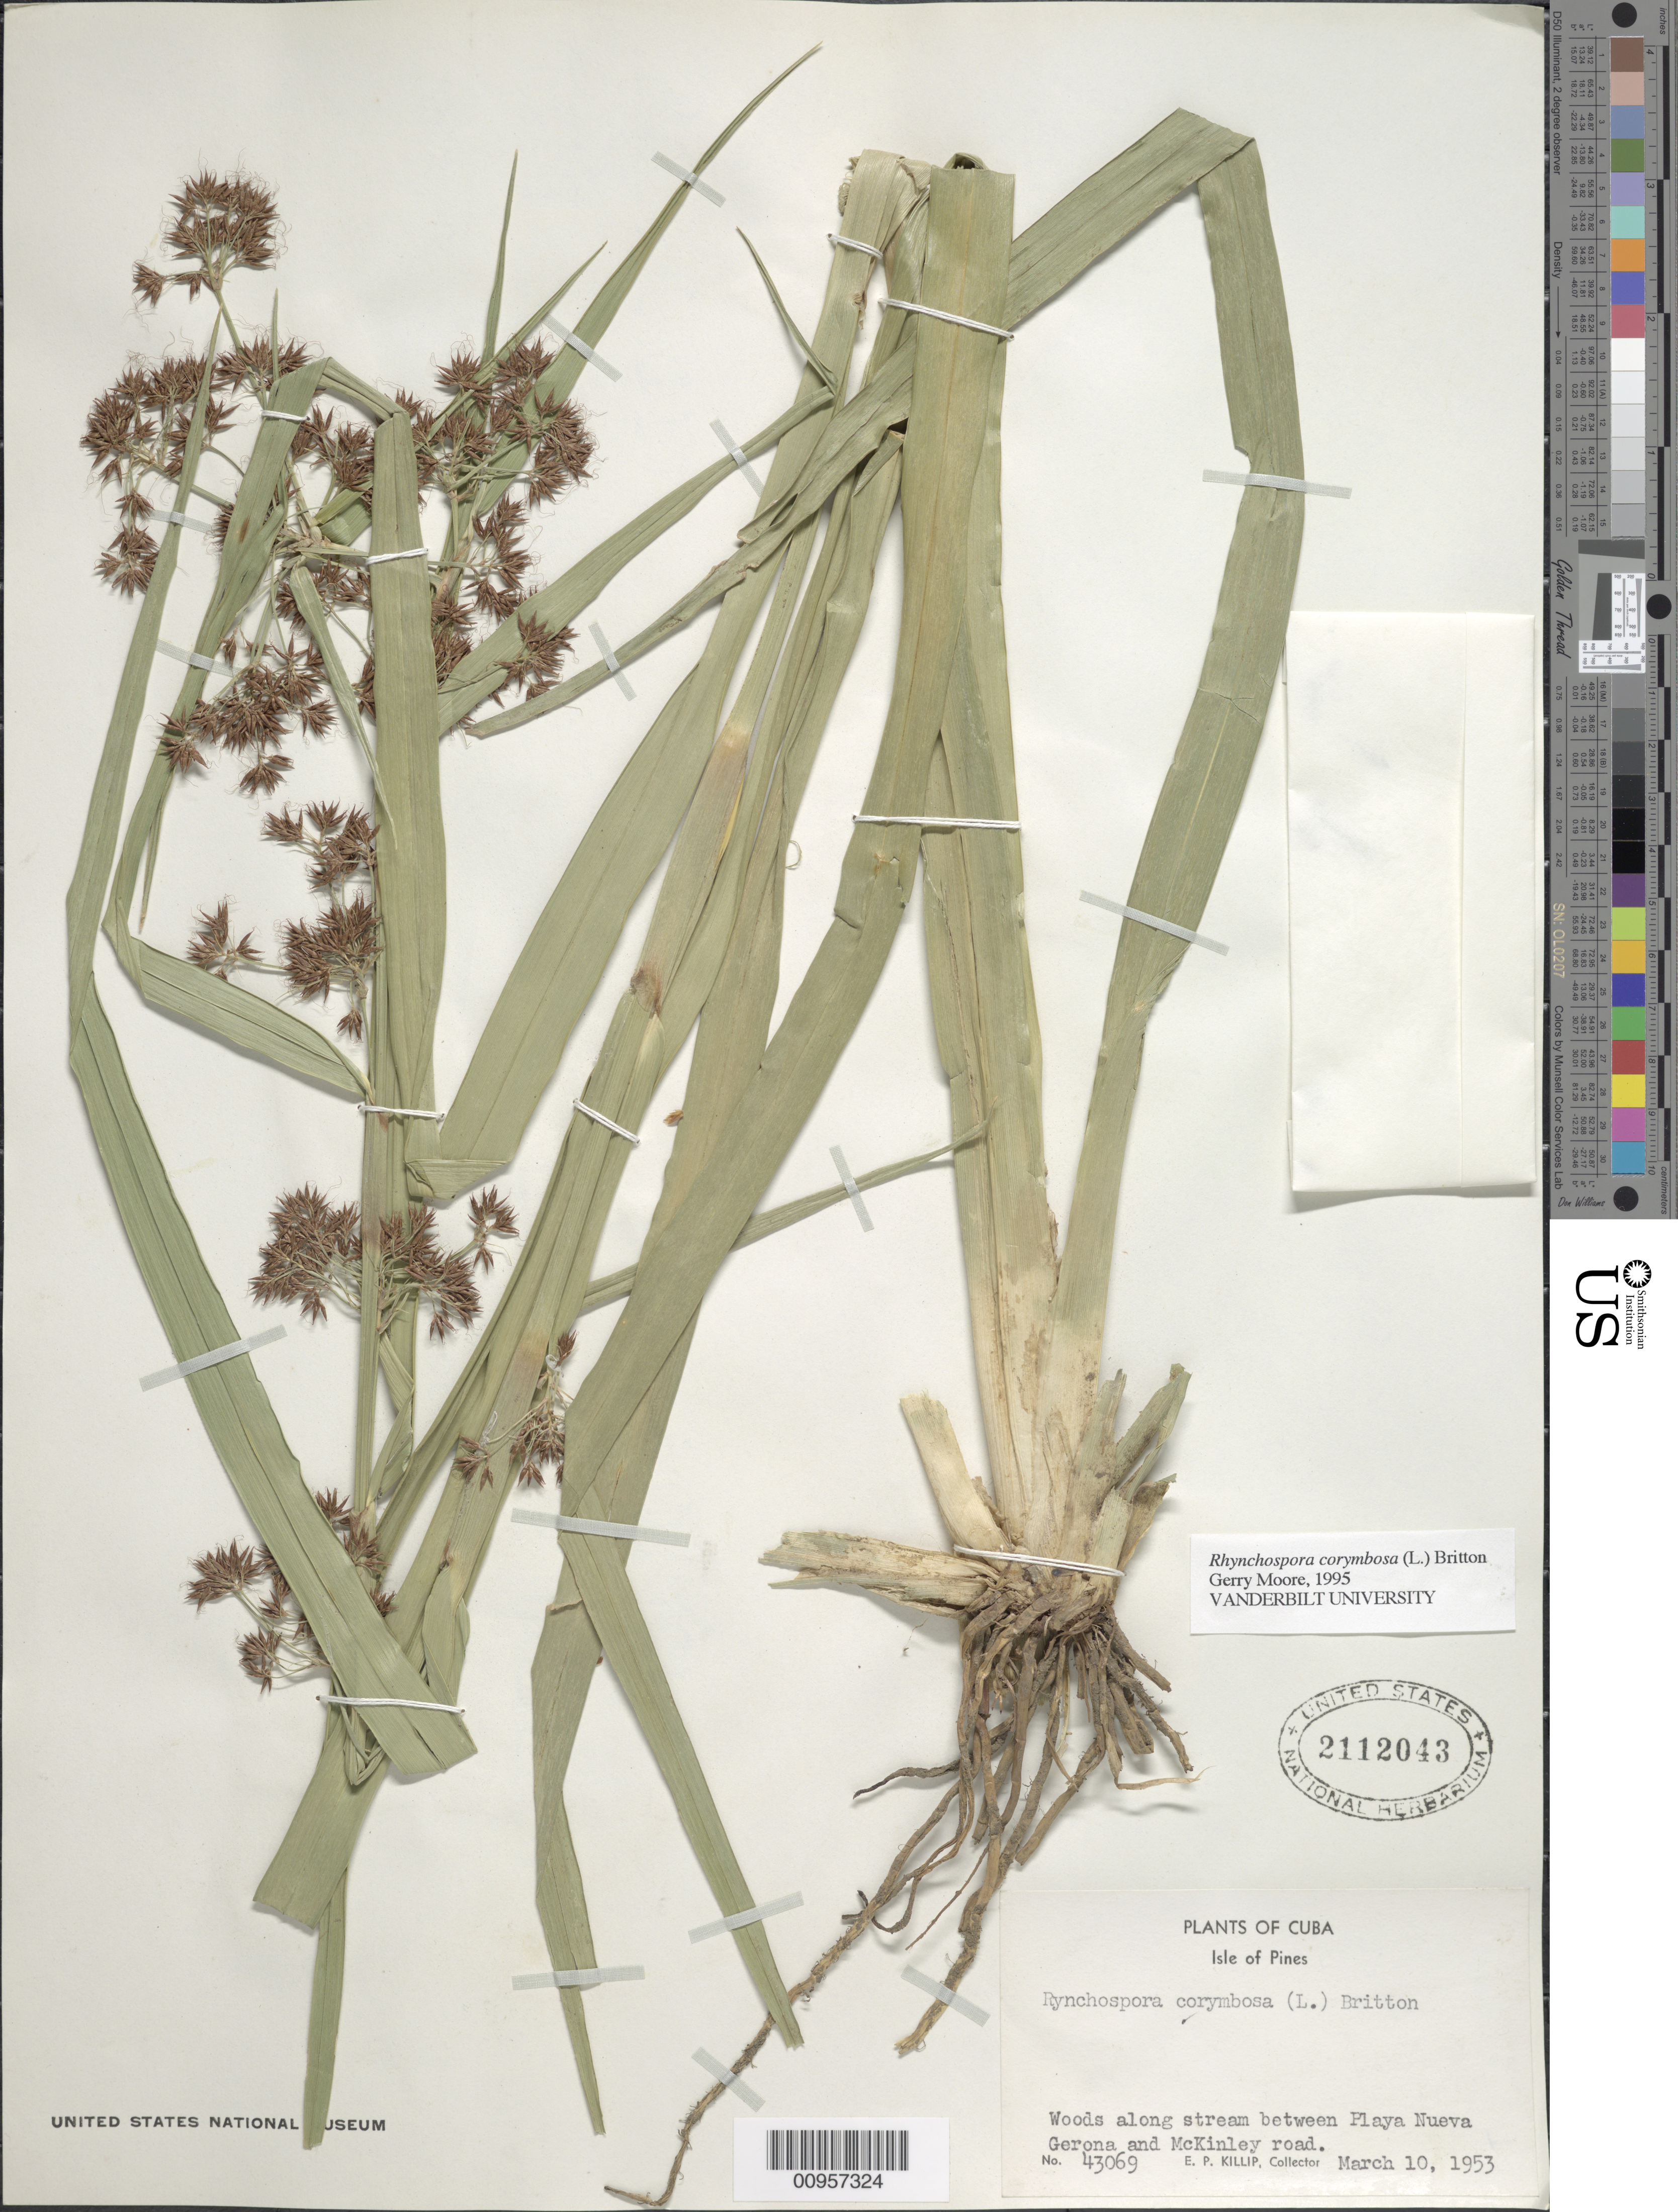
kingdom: Plantae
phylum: Tracheophyta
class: Liliopsida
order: Poales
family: Cyperaceae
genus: Rhynchospora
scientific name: Rhynchospora corymbosa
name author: (L.) Britton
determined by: Moore, G., (DUKE), Duke University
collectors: E. P. Killip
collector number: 43069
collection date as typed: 10 Mar 1953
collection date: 1953-03-10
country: Cuba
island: Isla de la Juventud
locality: Isle of Pines, between Playa Nueva Gerona and McKinley road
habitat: Woods along stream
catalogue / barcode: US 2112043